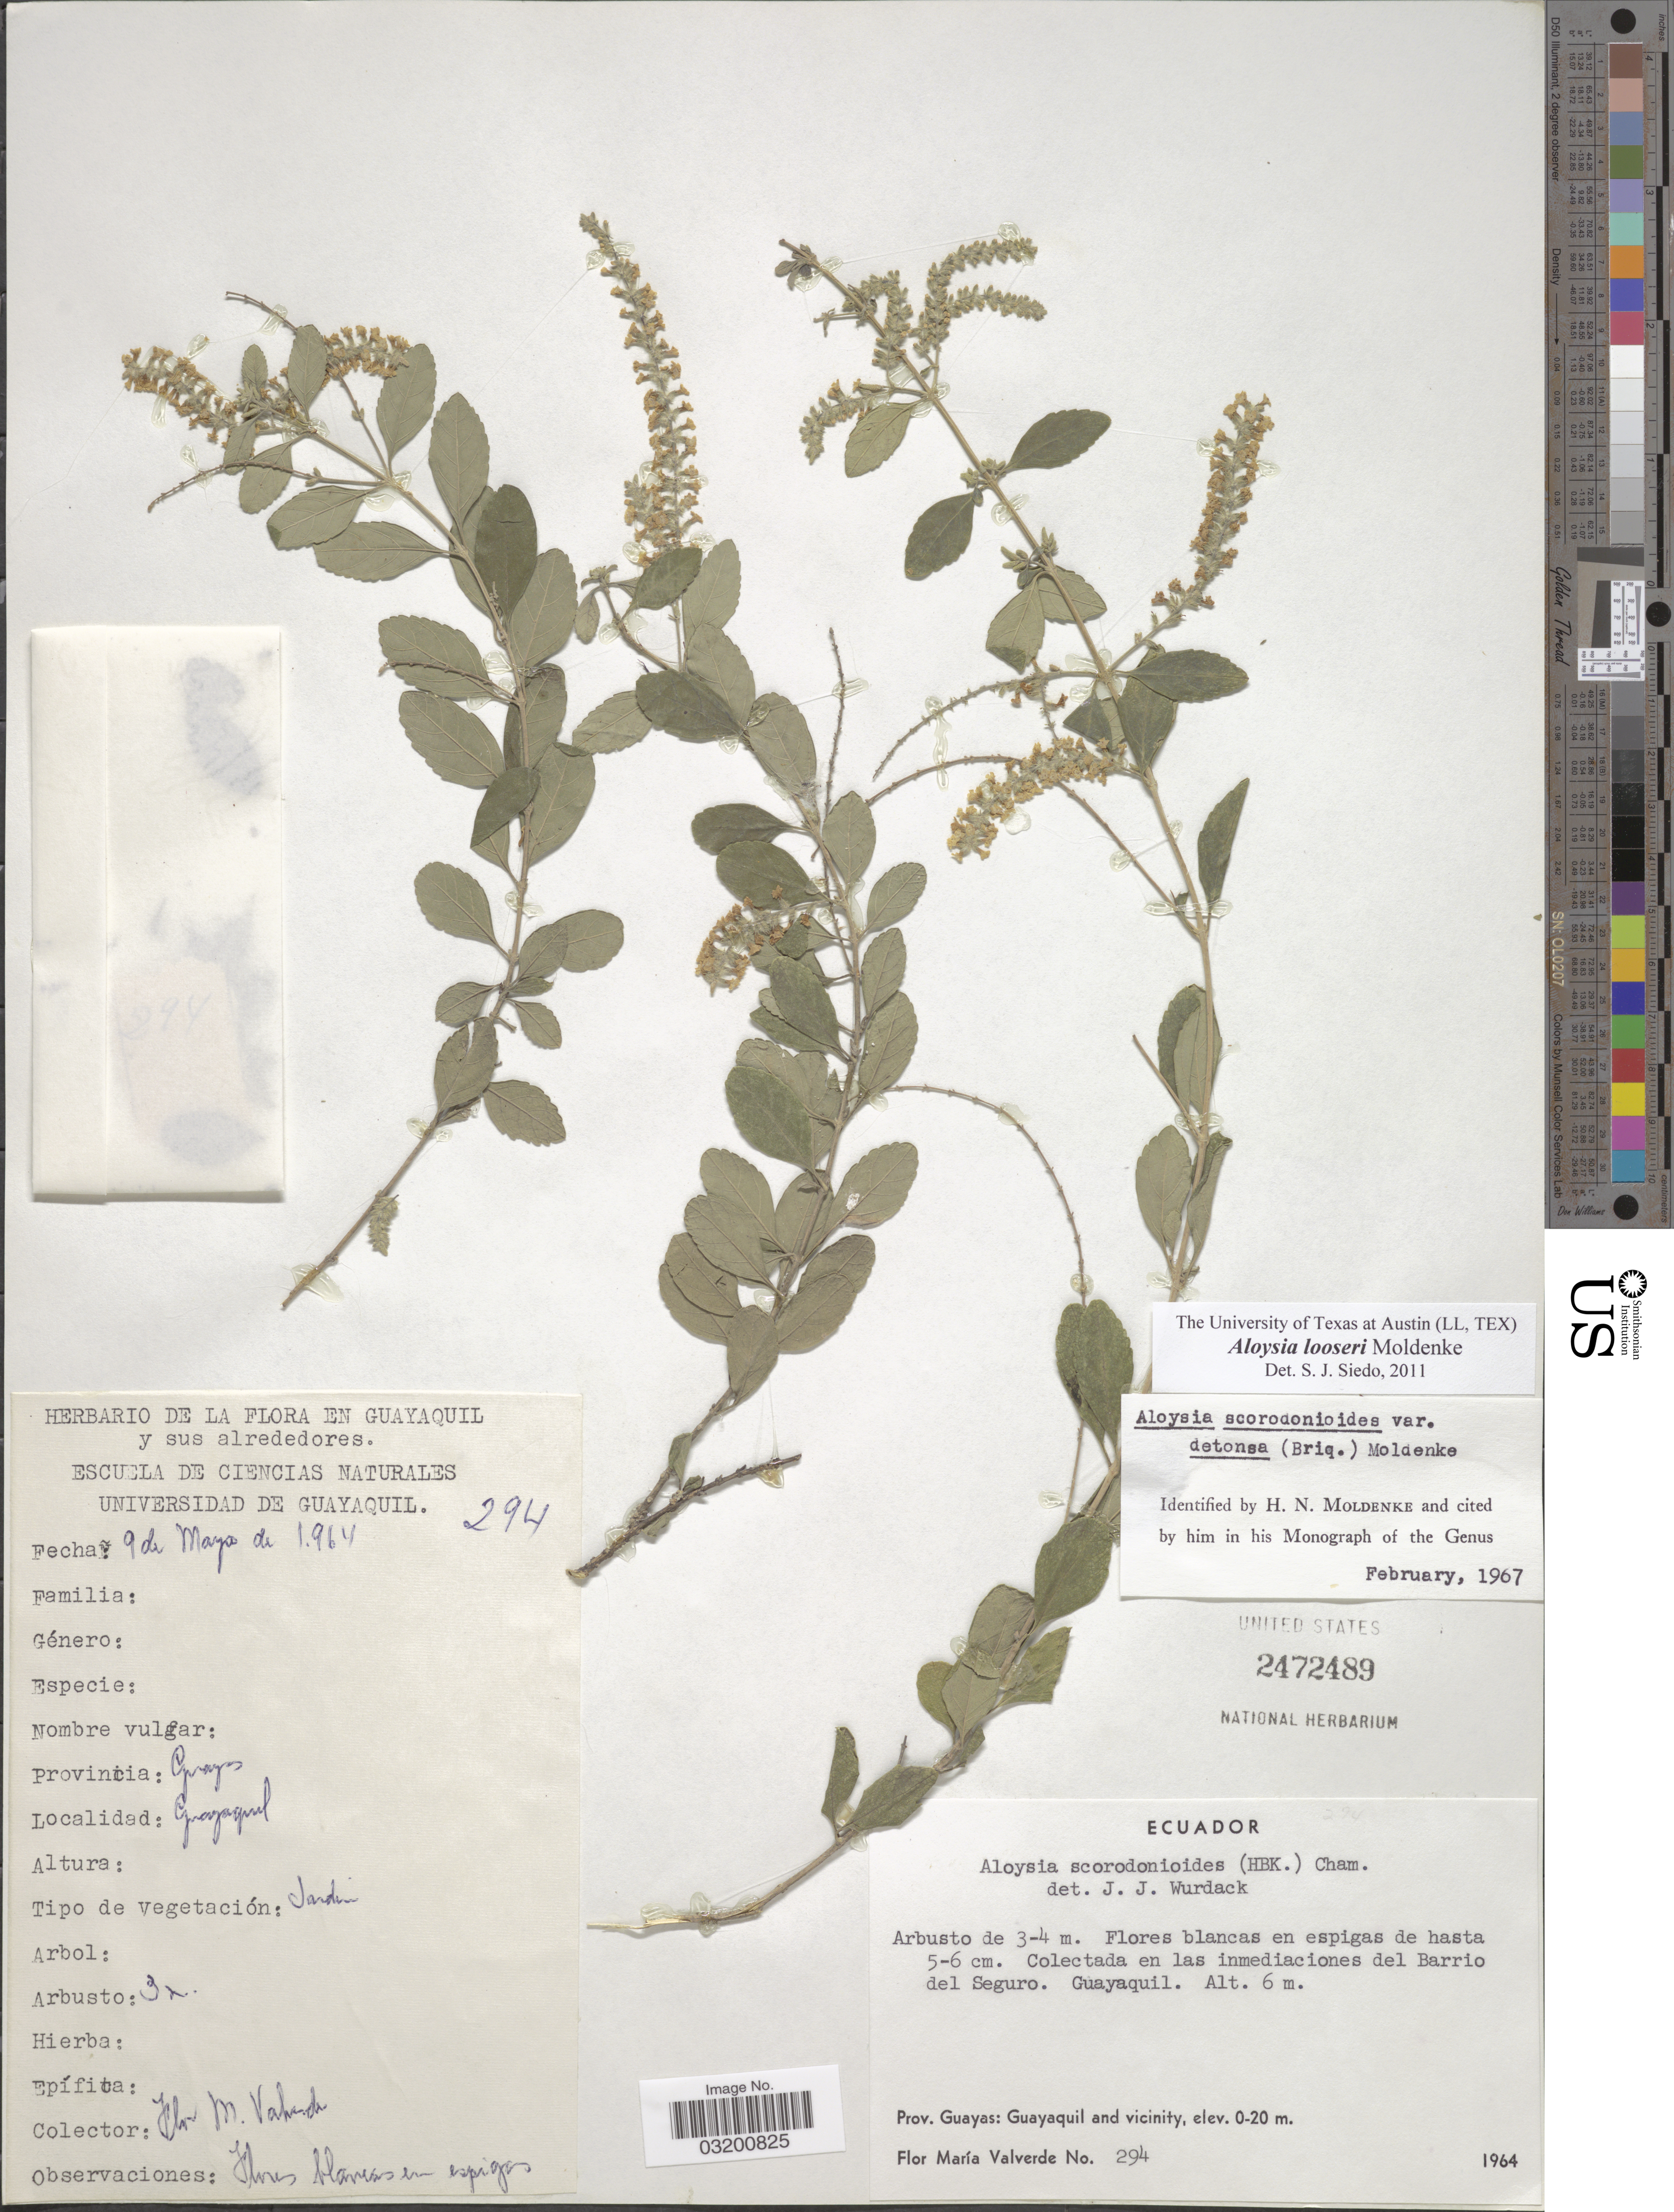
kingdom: Plantae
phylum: Tracheophyta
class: Magnoliopsida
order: Lamiales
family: Verbenaceae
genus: Aloysia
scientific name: Aloysia looseri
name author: Moldenke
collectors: F. M. Valverde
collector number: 294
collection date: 1964-05-09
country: Ecuador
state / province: Guayas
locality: En las inmediaciones del Barrio del Seguro. Guayaquil. Atl. 6 m. [unsure placement] Guayaquil and vicinity.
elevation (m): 0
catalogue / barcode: US 2472489